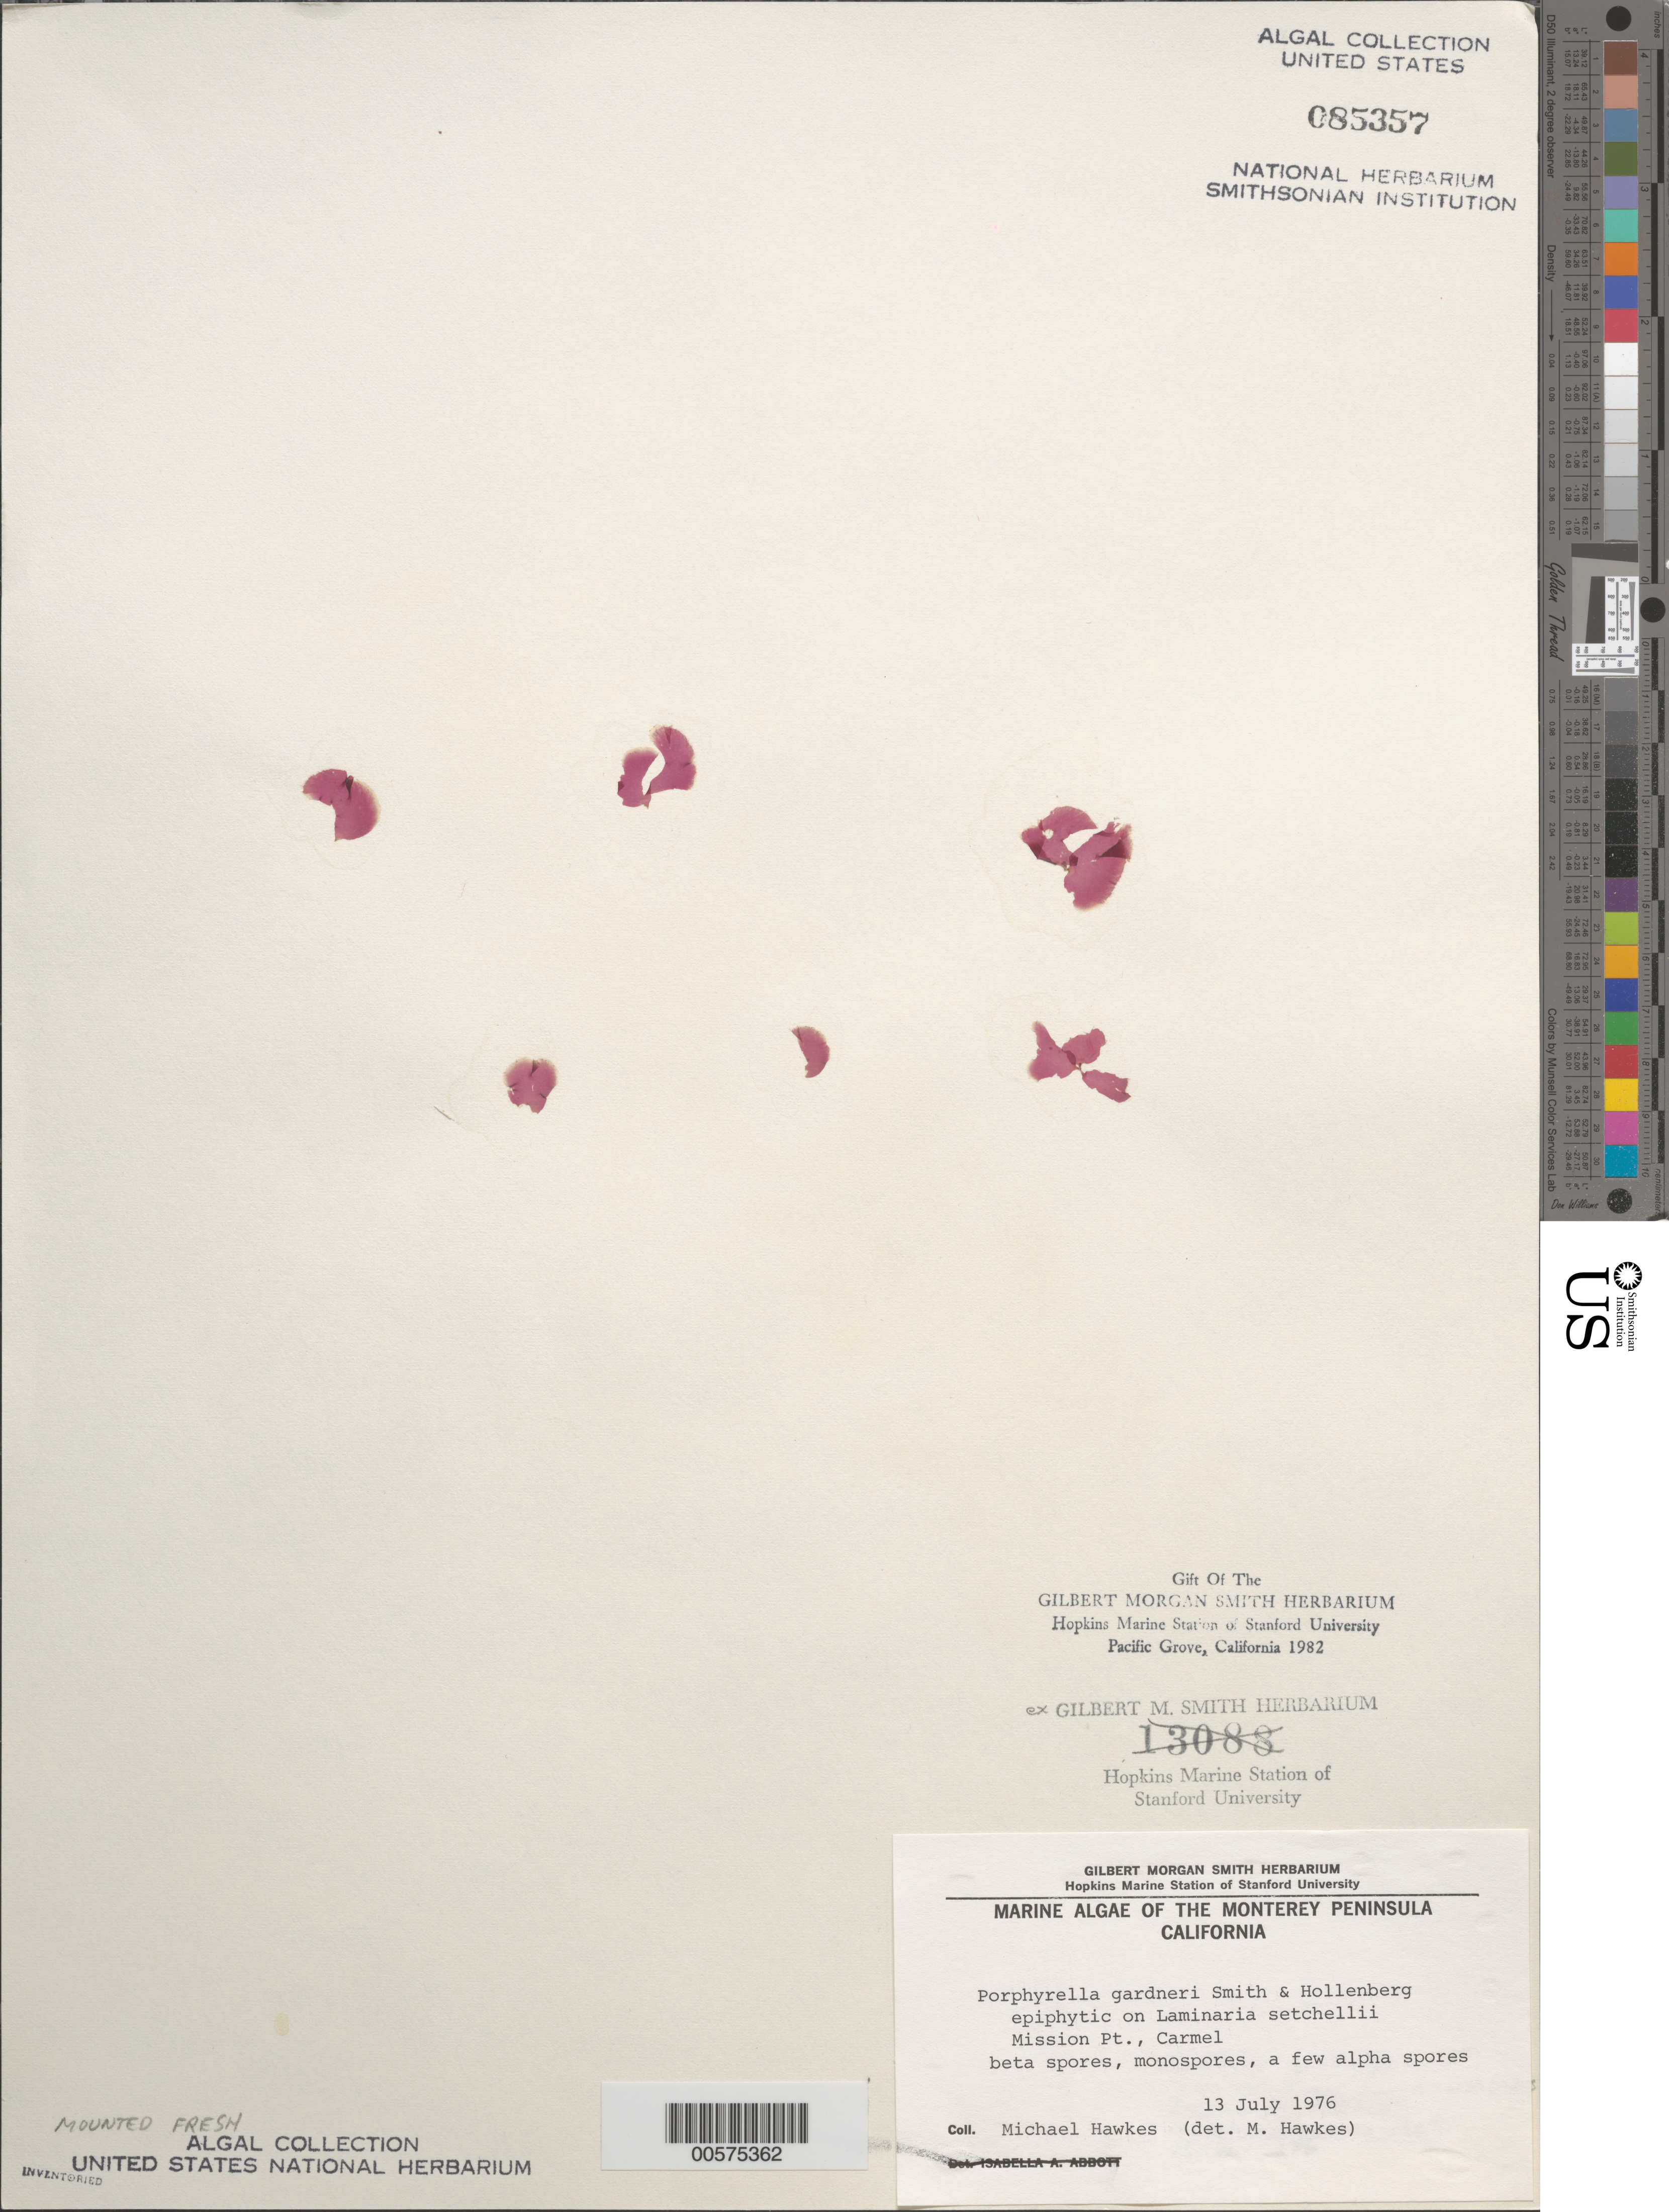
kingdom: Plantae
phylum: Rhodophyta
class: Bangiophyceae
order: Bangiales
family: Bangiaceae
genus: Pyropia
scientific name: Pyropia gardneri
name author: (G.M. Sm. & Hollenb.) S.C. Lindstrom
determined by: Algae name updating Project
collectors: M. W. Hawkes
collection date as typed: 13 Jul 1976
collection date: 1976-07-13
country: United States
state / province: California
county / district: Monterey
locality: Mission Point, Carmel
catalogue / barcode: US 85357